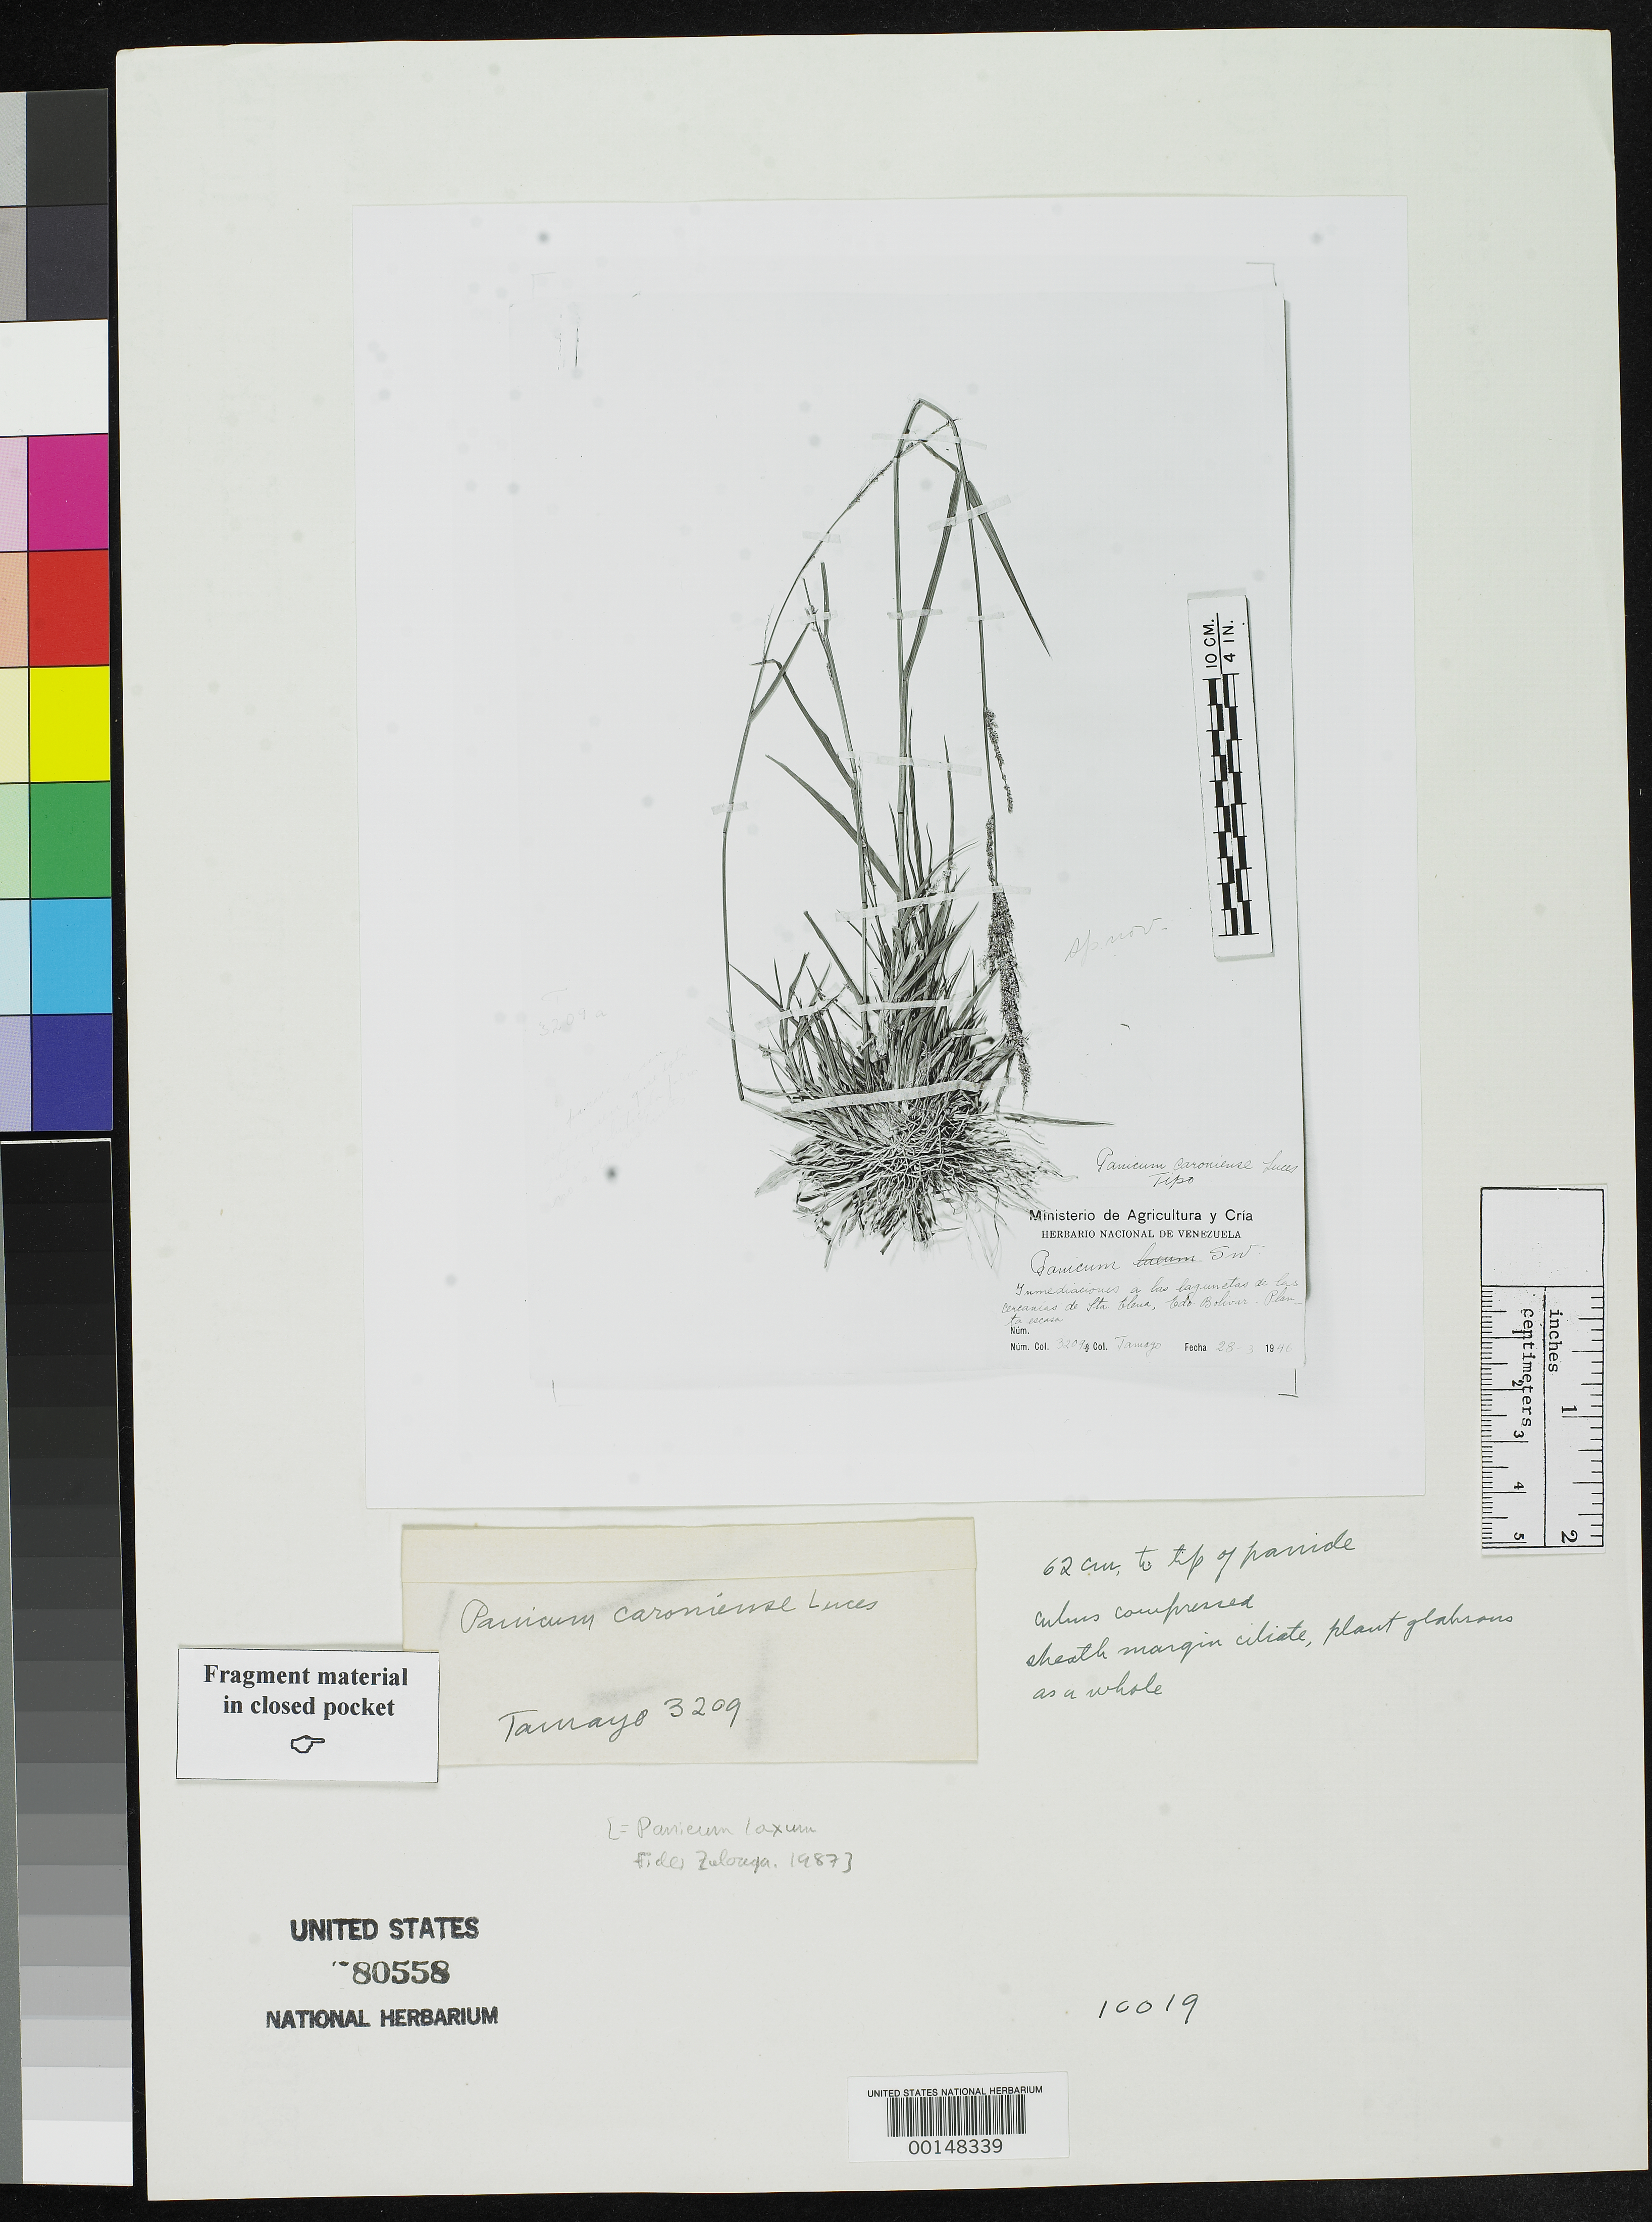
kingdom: Plantae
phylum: Tracheophyta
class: Liliopsida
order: Poales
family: Poaceae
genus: Panicum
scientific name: Panicum caroniense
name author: Luces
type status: Isotype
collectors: F. Tamayo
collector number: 3209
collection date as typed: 28 Mar 1946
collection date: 1946-03-28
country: Venezuela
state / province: Bolivar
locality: Santa Elena.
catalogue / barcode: US 80558